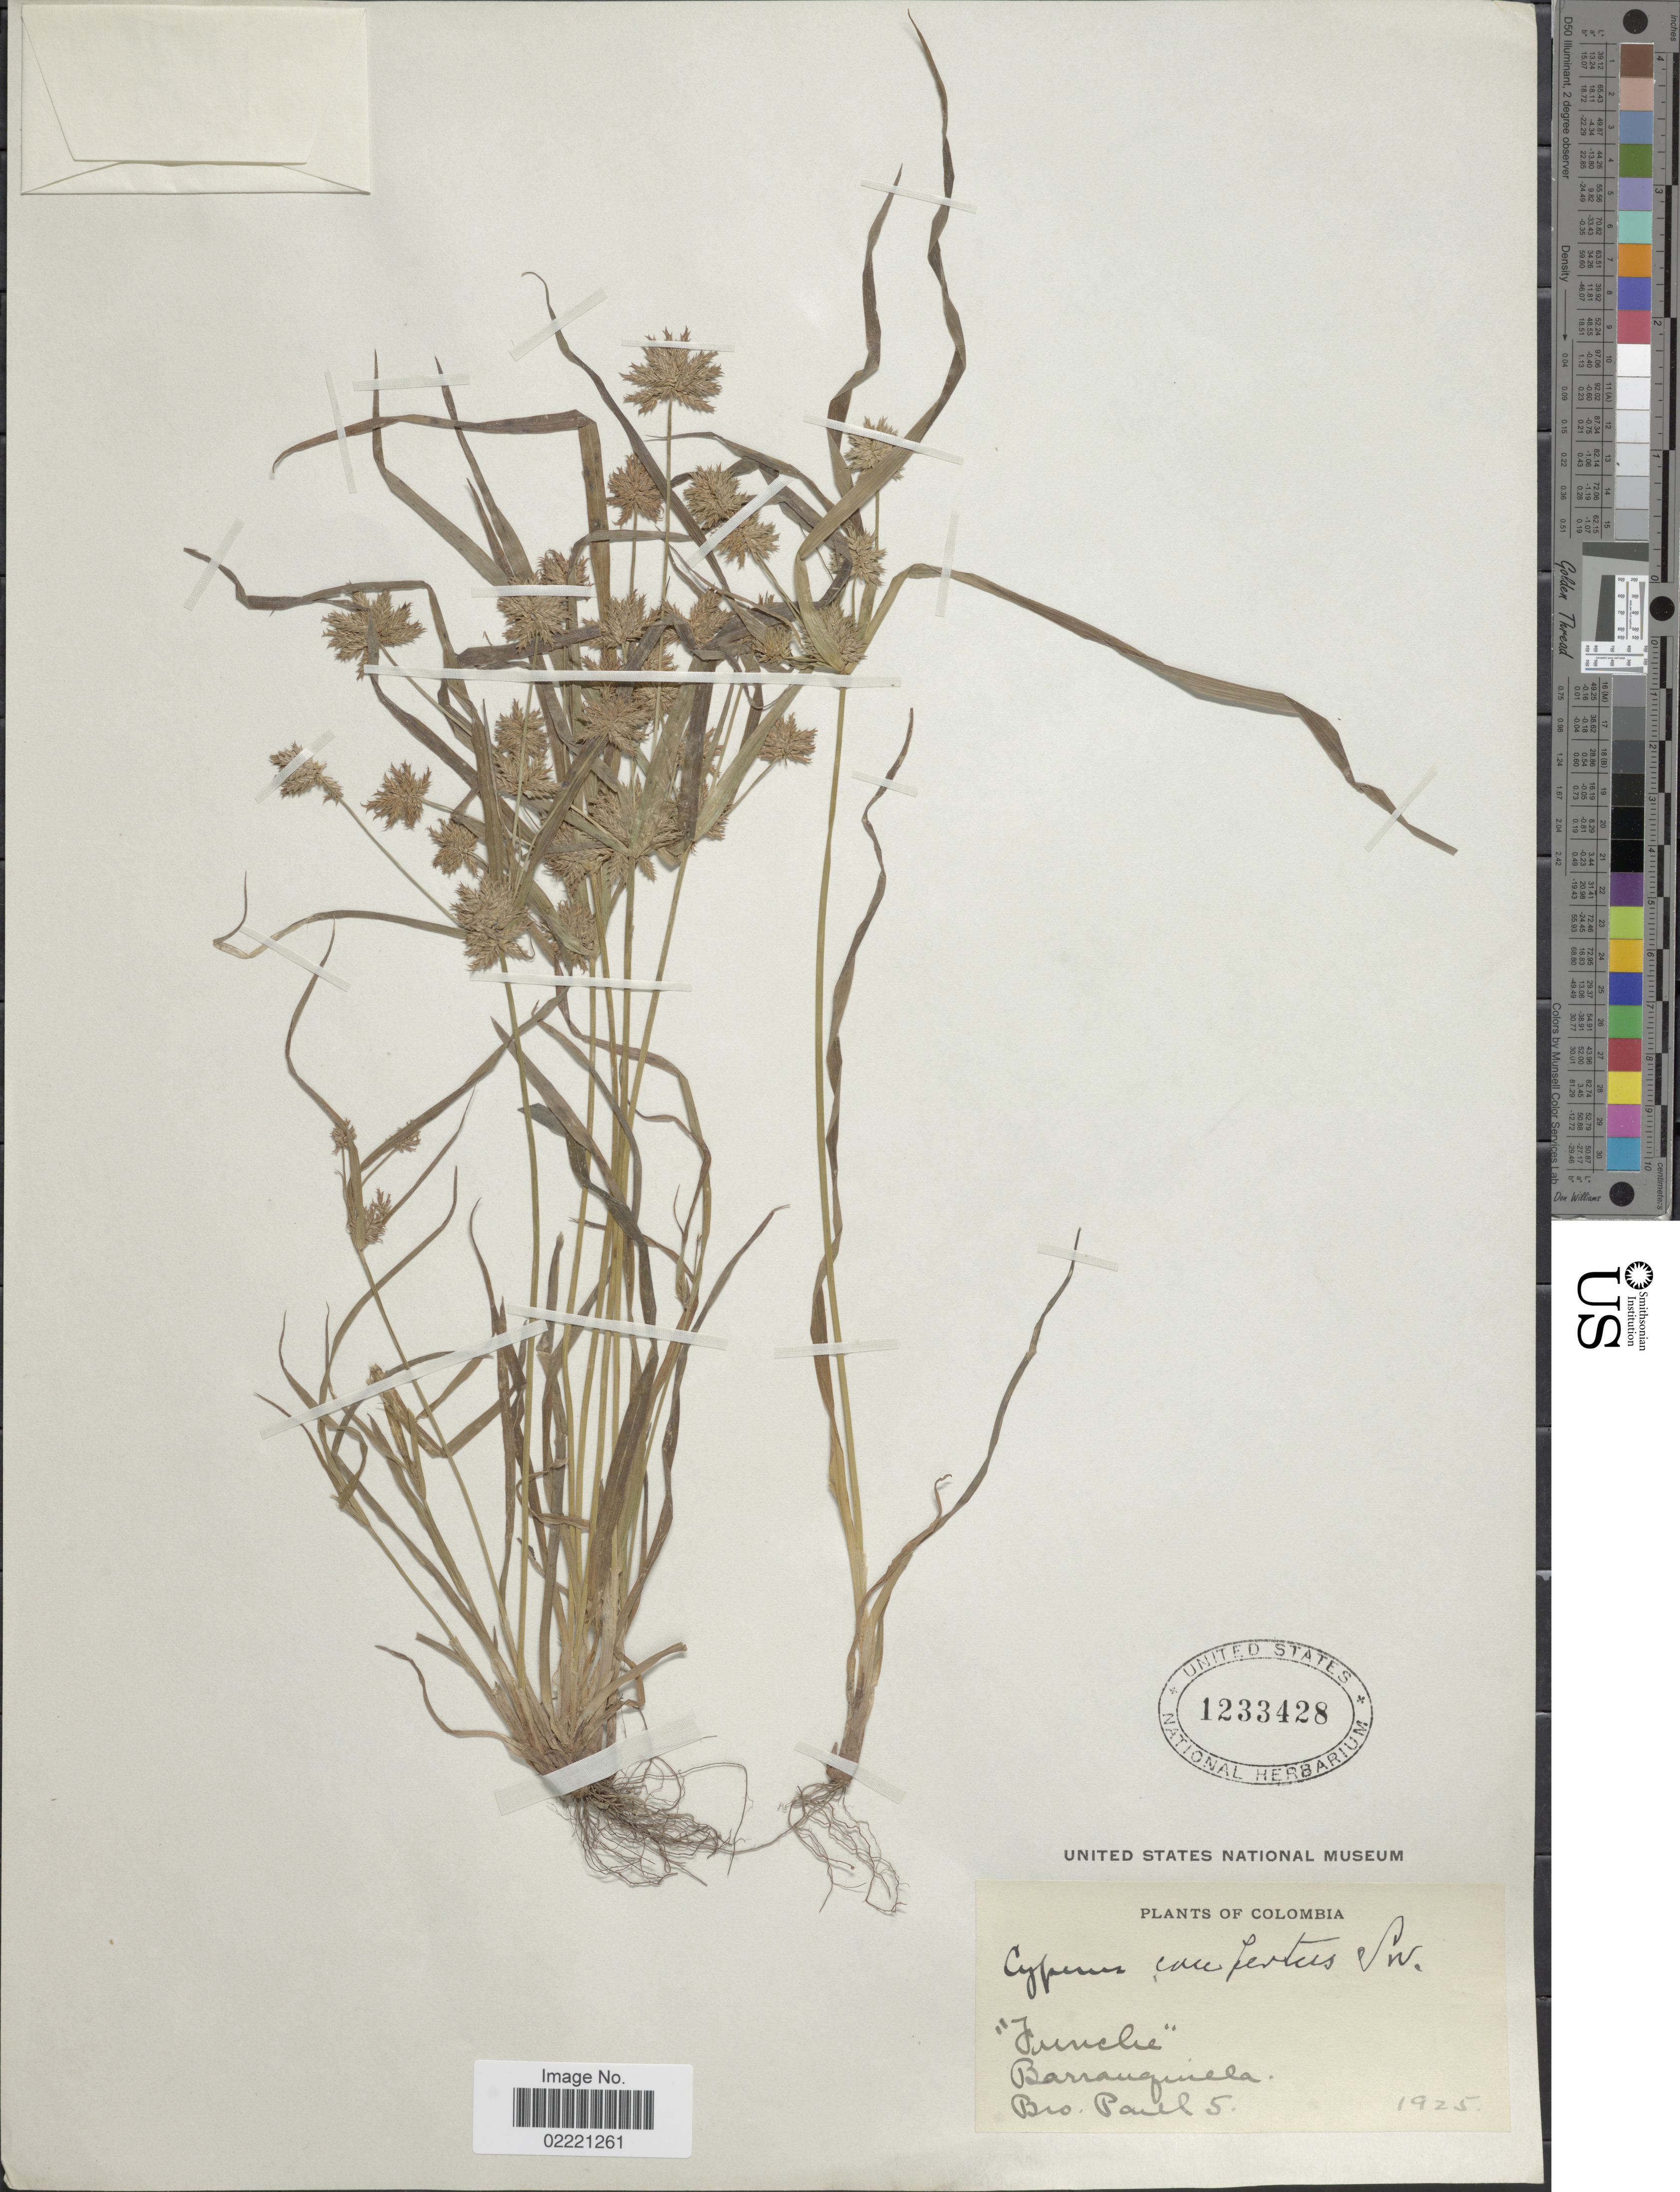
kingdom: Plantae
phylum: Tracheophyta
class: Liliopsida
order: Poales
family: Cyperaceae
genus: Cyperus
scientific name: Cyperus confertus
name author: Sw.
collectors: B. Paul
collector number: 5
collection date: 1925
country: Colombia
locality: Funche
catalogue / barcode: US 1233428